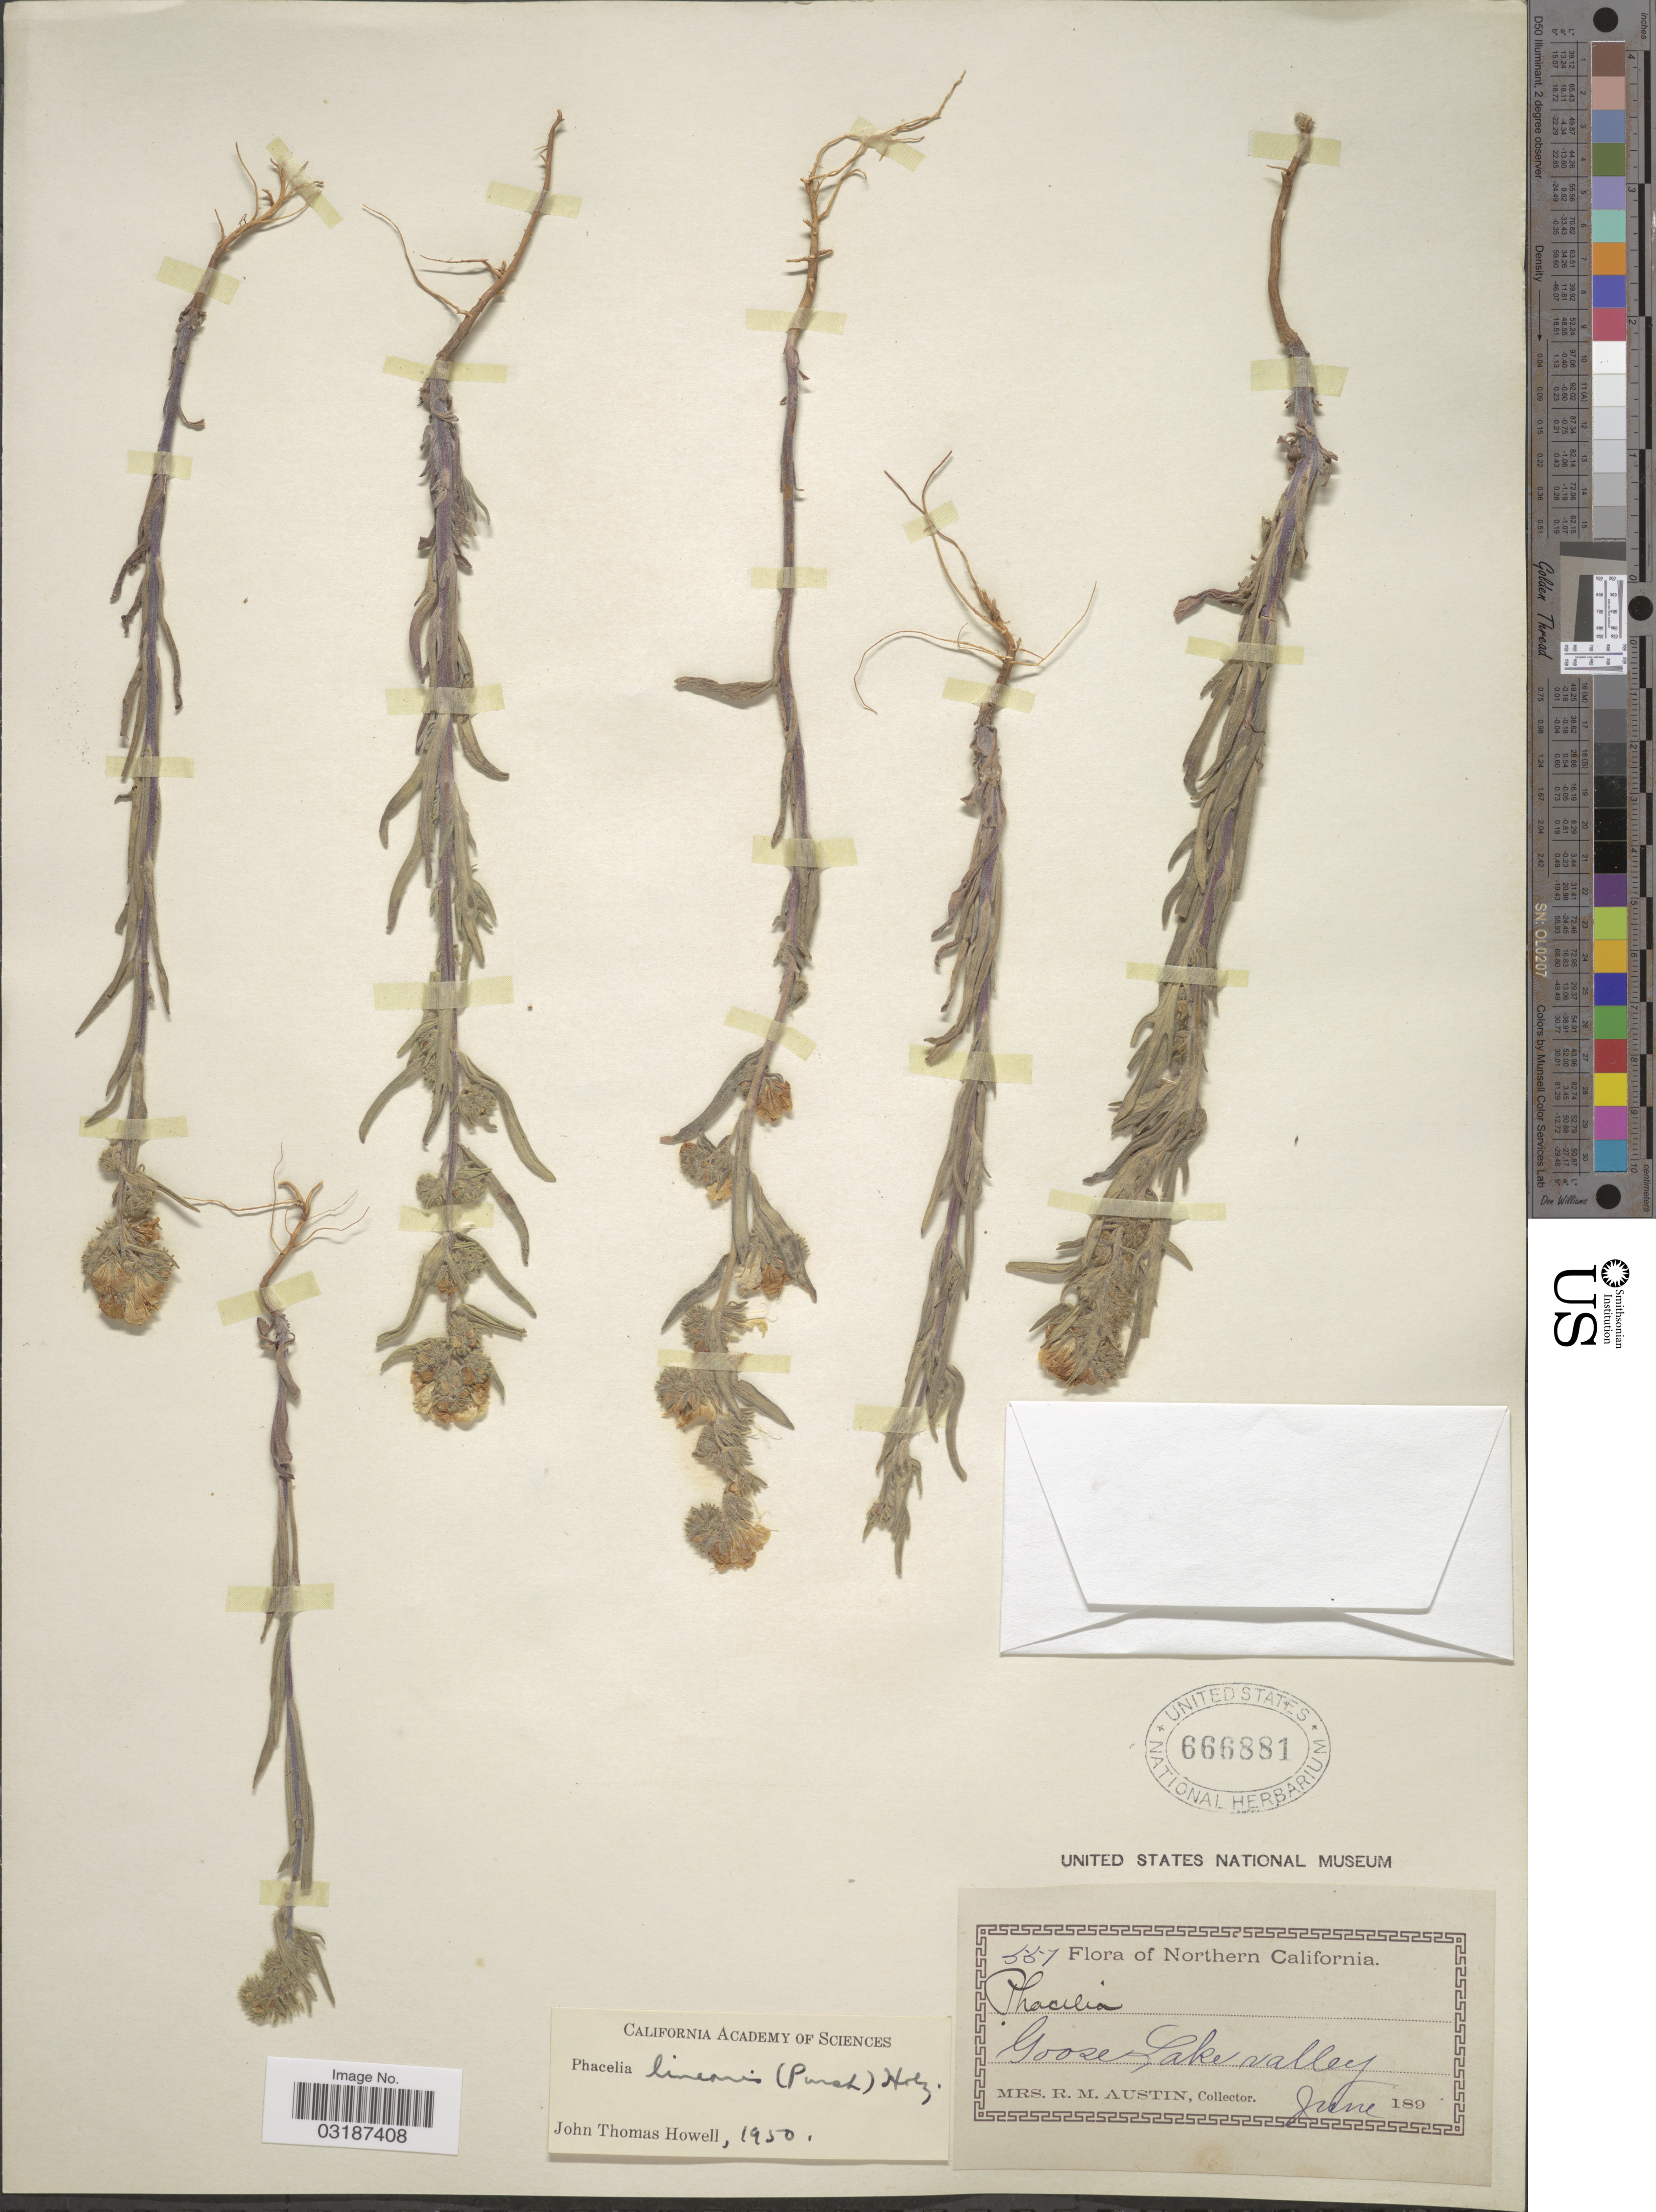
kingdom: Plantae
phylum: Tracheophyta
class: Magnoliopsida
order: Boraginales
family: Hydrophyllaceae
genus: Phacelia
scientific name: Phacelia linearis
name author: (Pursh) Holz.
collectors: R. Austin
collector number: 557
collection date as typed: June 189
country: United States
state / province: California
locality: Northern California. Goose Lake valley.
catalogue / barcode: US 666881